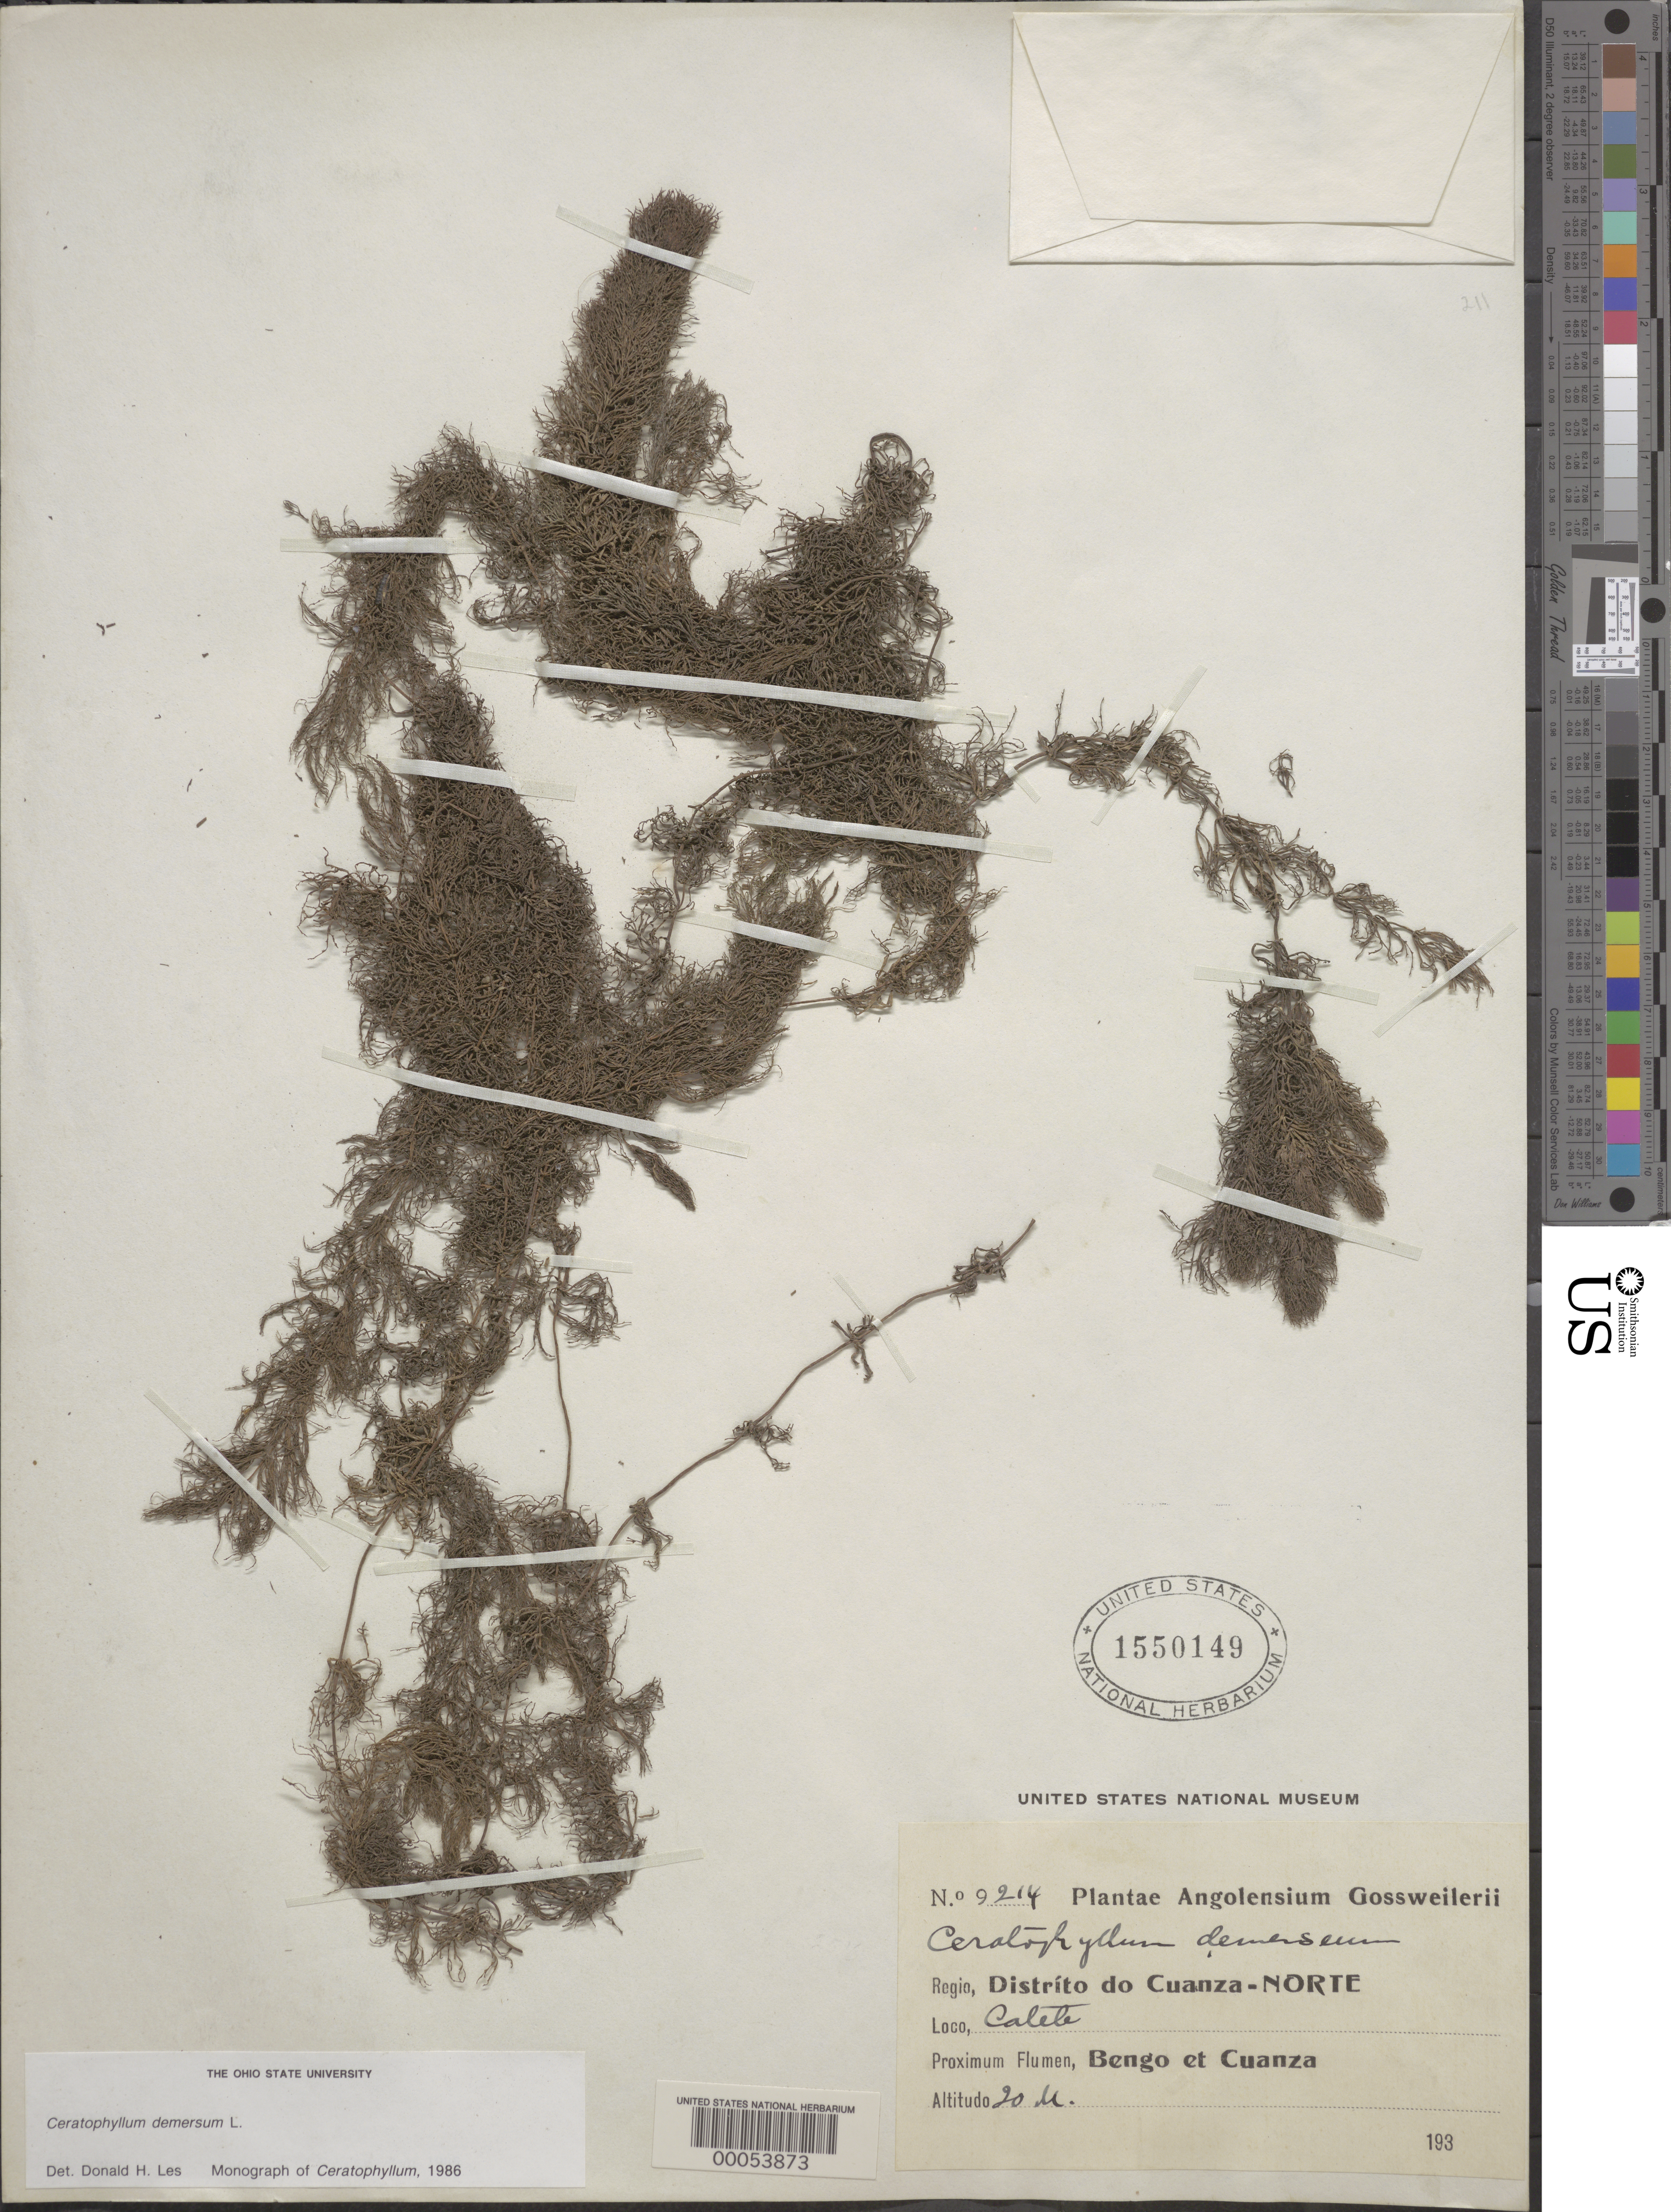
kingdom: Plantae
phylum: Tracheophyta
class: Magnoliopsida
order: Ceratophyllales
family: Ceratophyllaceae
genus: Ceratophyllum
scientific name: Ceratophyllum demersum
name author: L.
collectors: -. Gossweiler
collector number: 9214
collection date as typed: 193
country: Angola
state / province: Cuanza Norte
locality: Regio, Distríto do Cuanza-Norte. Calete. Proximum Flumen, Bengo et Cuanza.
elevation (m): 20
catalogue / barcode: US 1550149